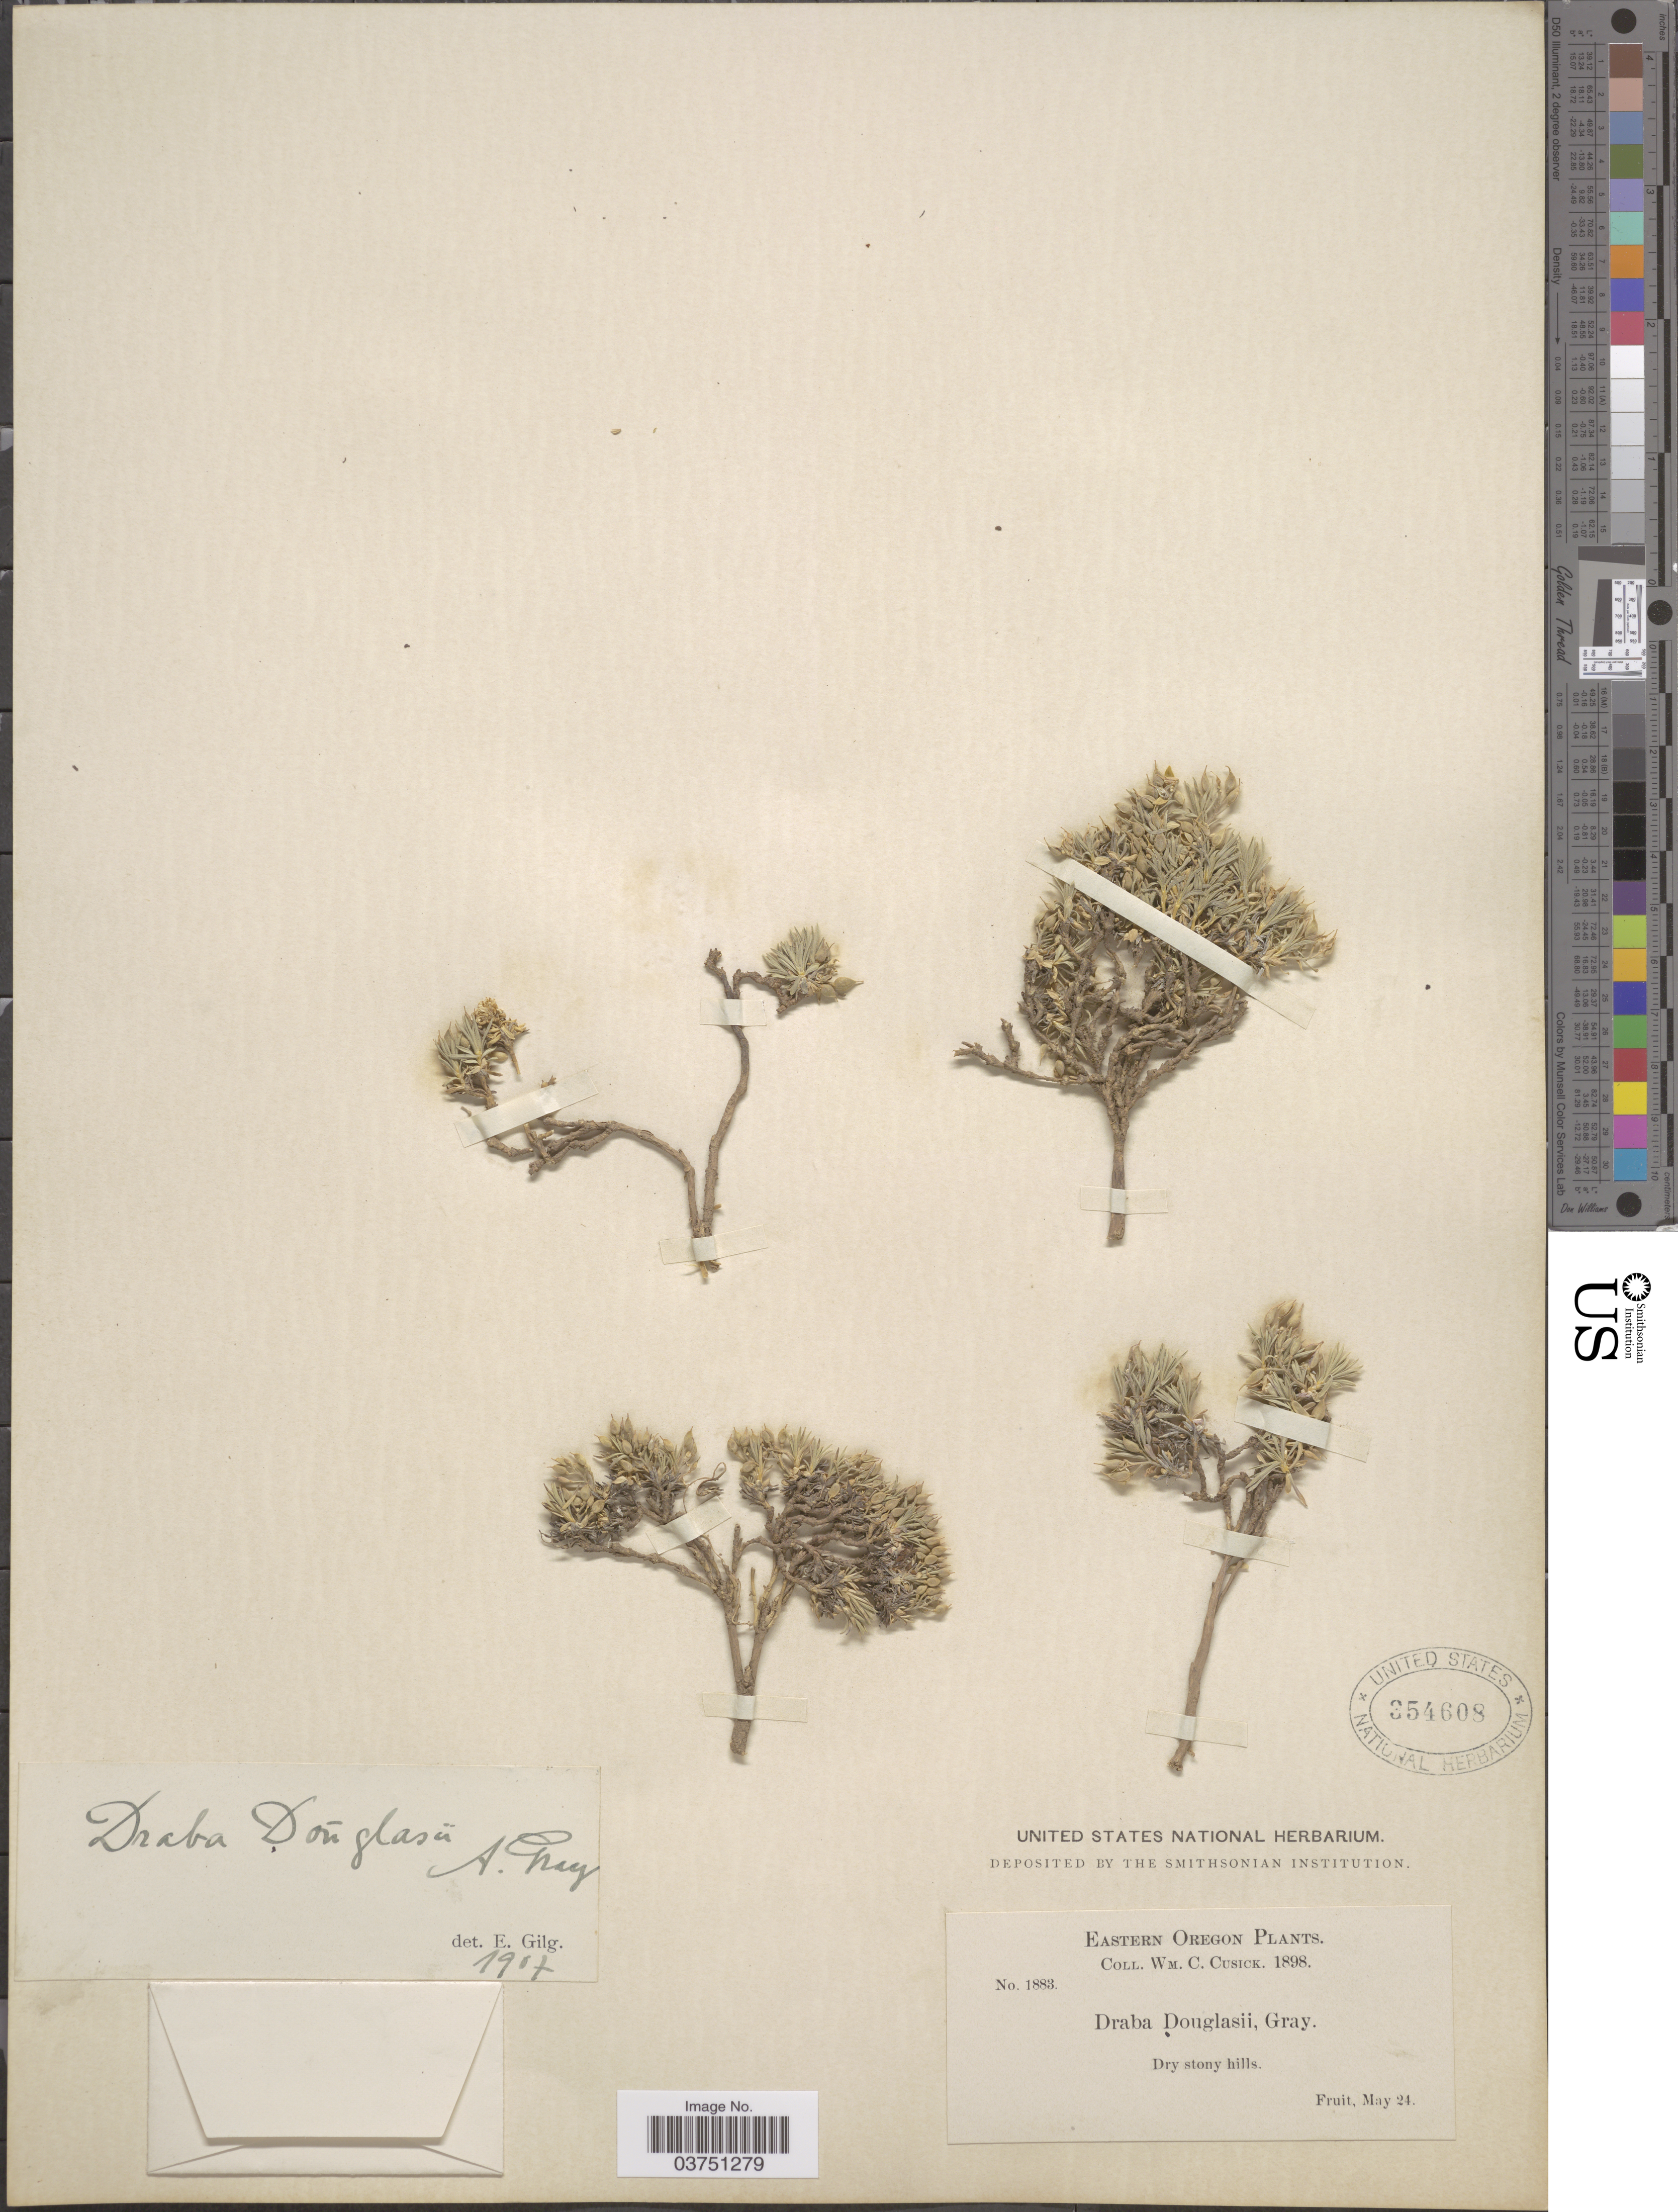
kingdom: Plantae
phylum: Tracheophyta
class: Magnoliopsida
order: Brassicales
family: Brassicaceae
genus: Cusickiella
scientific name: Cusickiella douglasii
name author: (A. Gray) Rollins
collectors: W. C. Cusick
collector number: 1883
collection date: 1898-05-24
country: United States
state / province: Oregon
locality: Eastern Oregon.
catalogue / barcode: US 354608